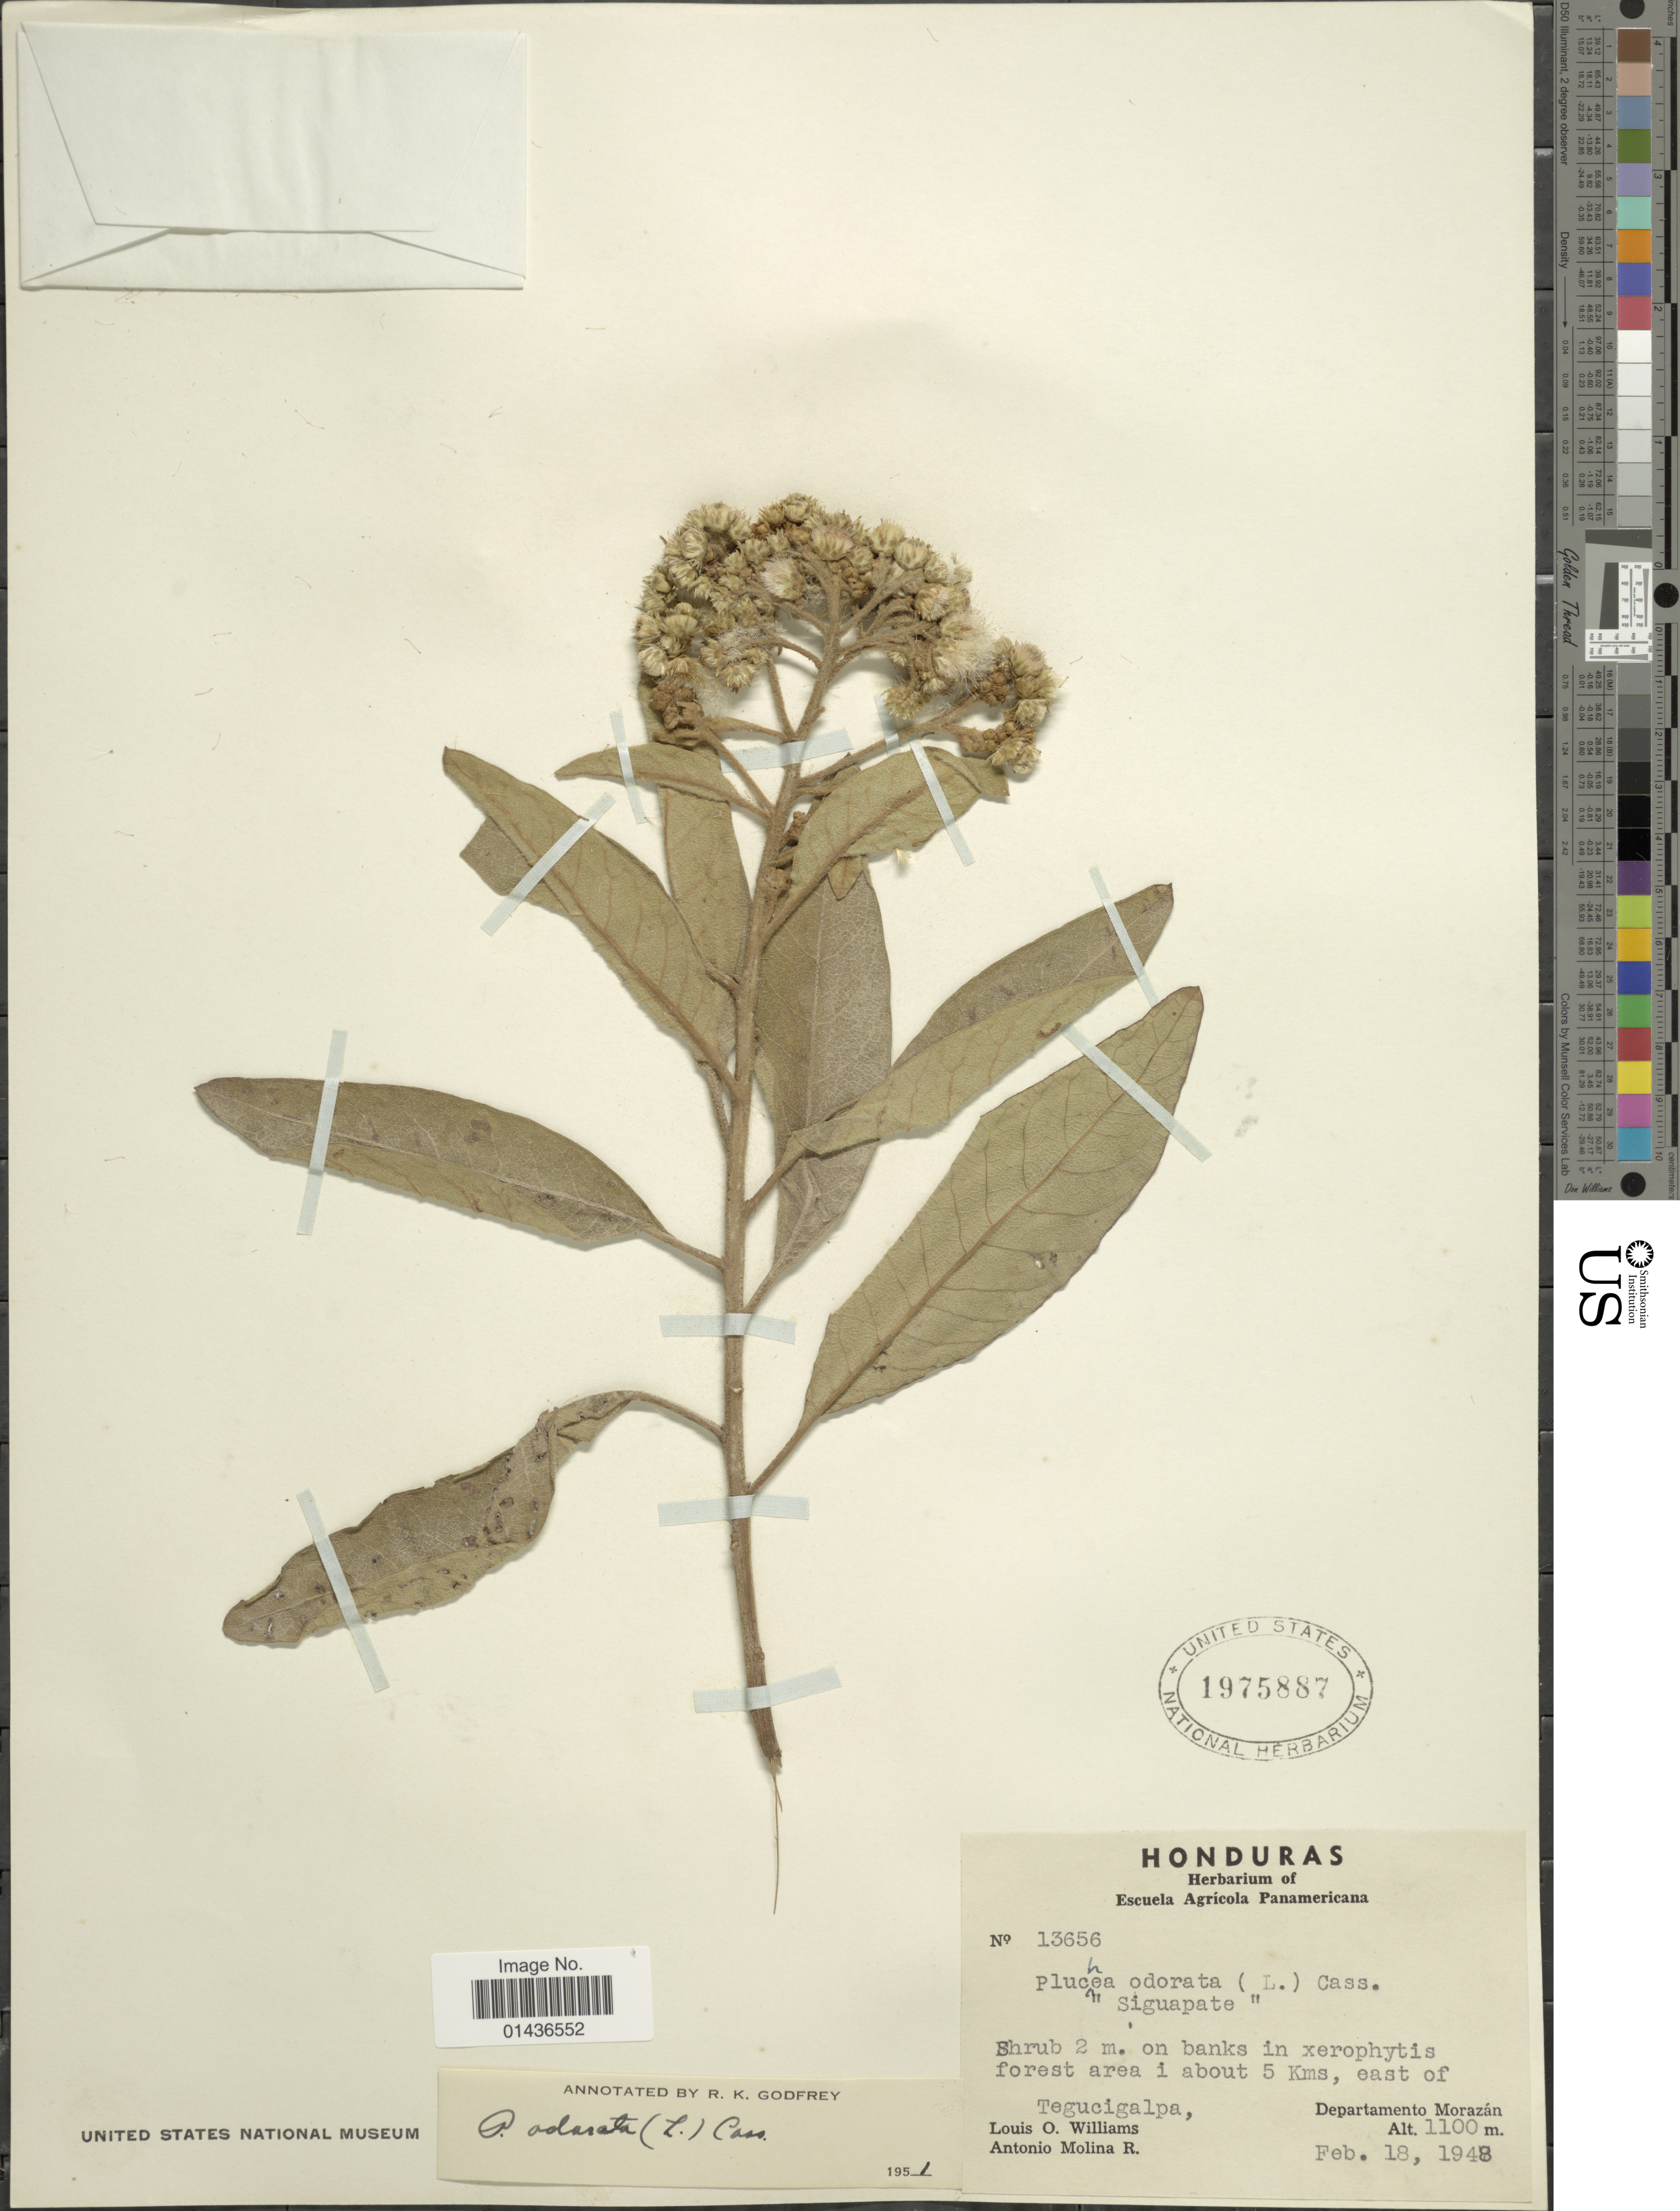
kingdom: Plantae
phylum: Tracheophyta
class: Magnoliopsida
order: Asterales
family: Asteraceae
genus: Pluchea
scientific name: Pluchea carolinensis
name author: (Jacq.) D. Don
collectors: L. O. Williams & A. Molina R.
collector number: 13656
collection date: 1948-02-18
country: Honduras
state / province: Fco. Morazán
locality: About 5 kms, east of Tegucigalpa, Departamento Morazan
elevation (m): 1100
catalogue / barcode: US 1975887